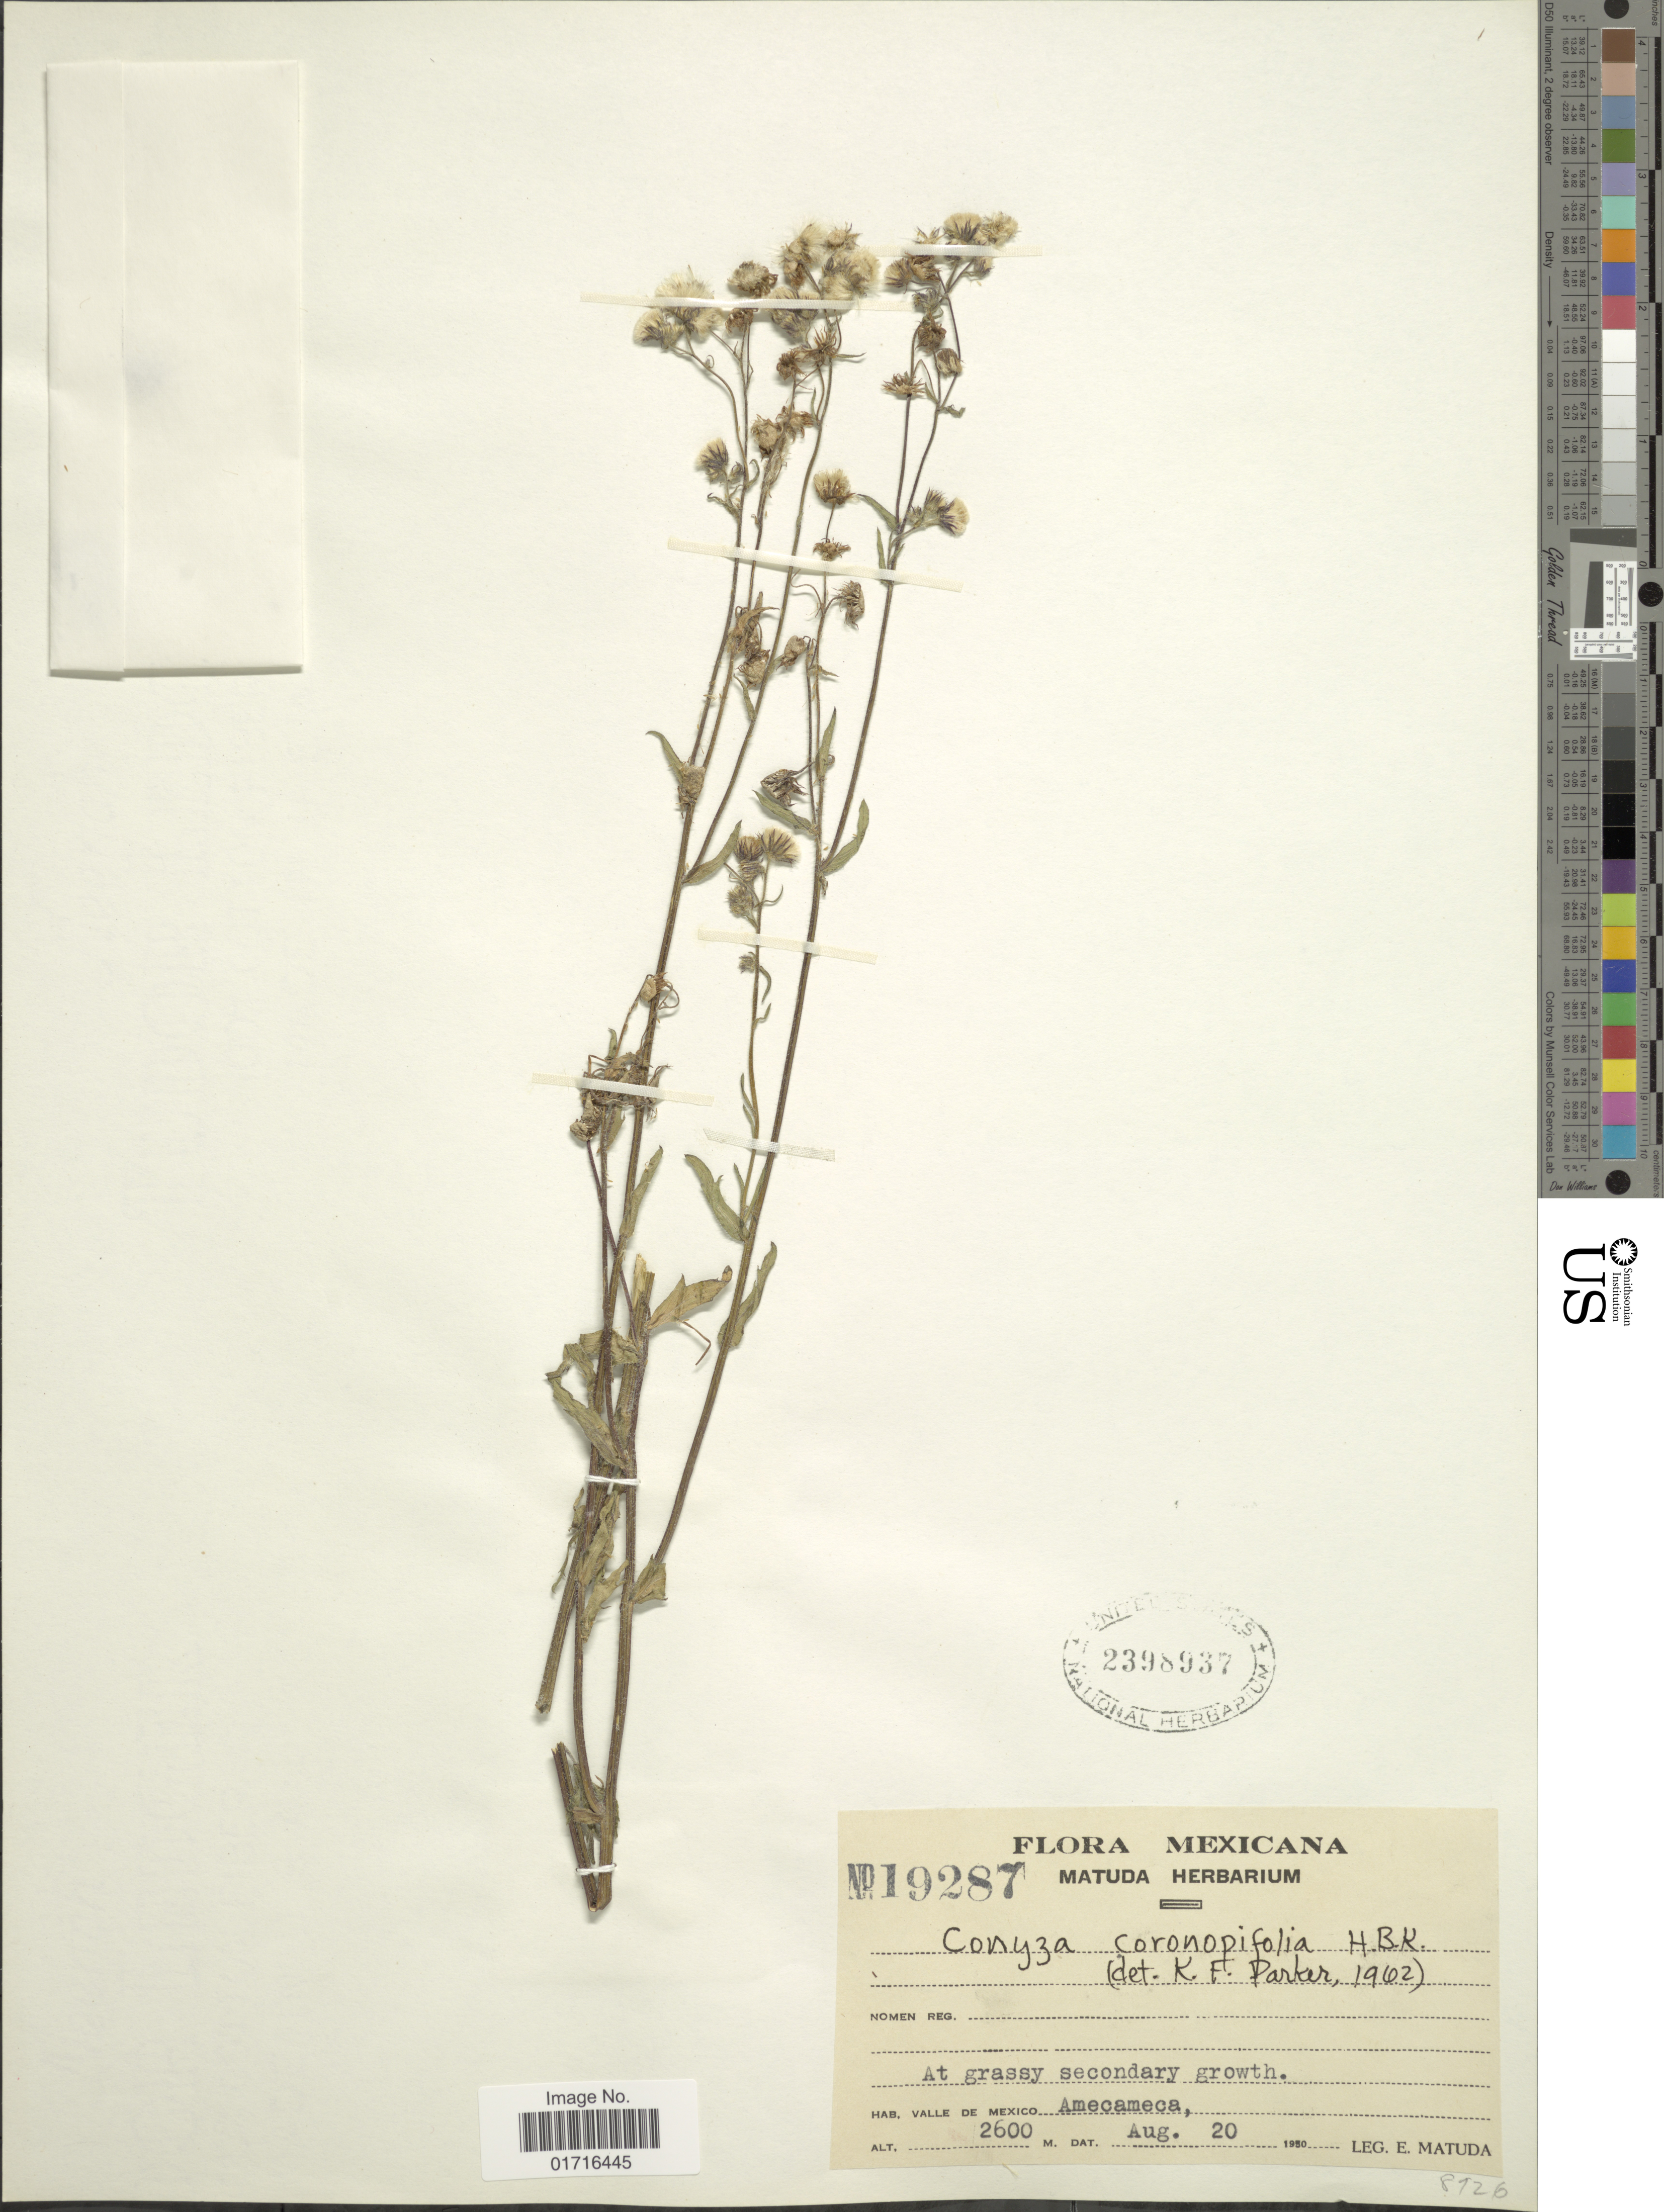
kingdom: Plantae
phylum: Tracheophyta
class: Magnoliopsida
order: Asterales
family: Asteraceae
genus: Conyza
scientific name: Conyza coronopifolia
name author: Kunth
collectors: E. Matuda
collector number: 19287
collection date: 1980-08-20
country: Mexico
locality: Valle de Mexico, Amecameca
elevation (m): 2600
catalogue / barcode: US 2398937